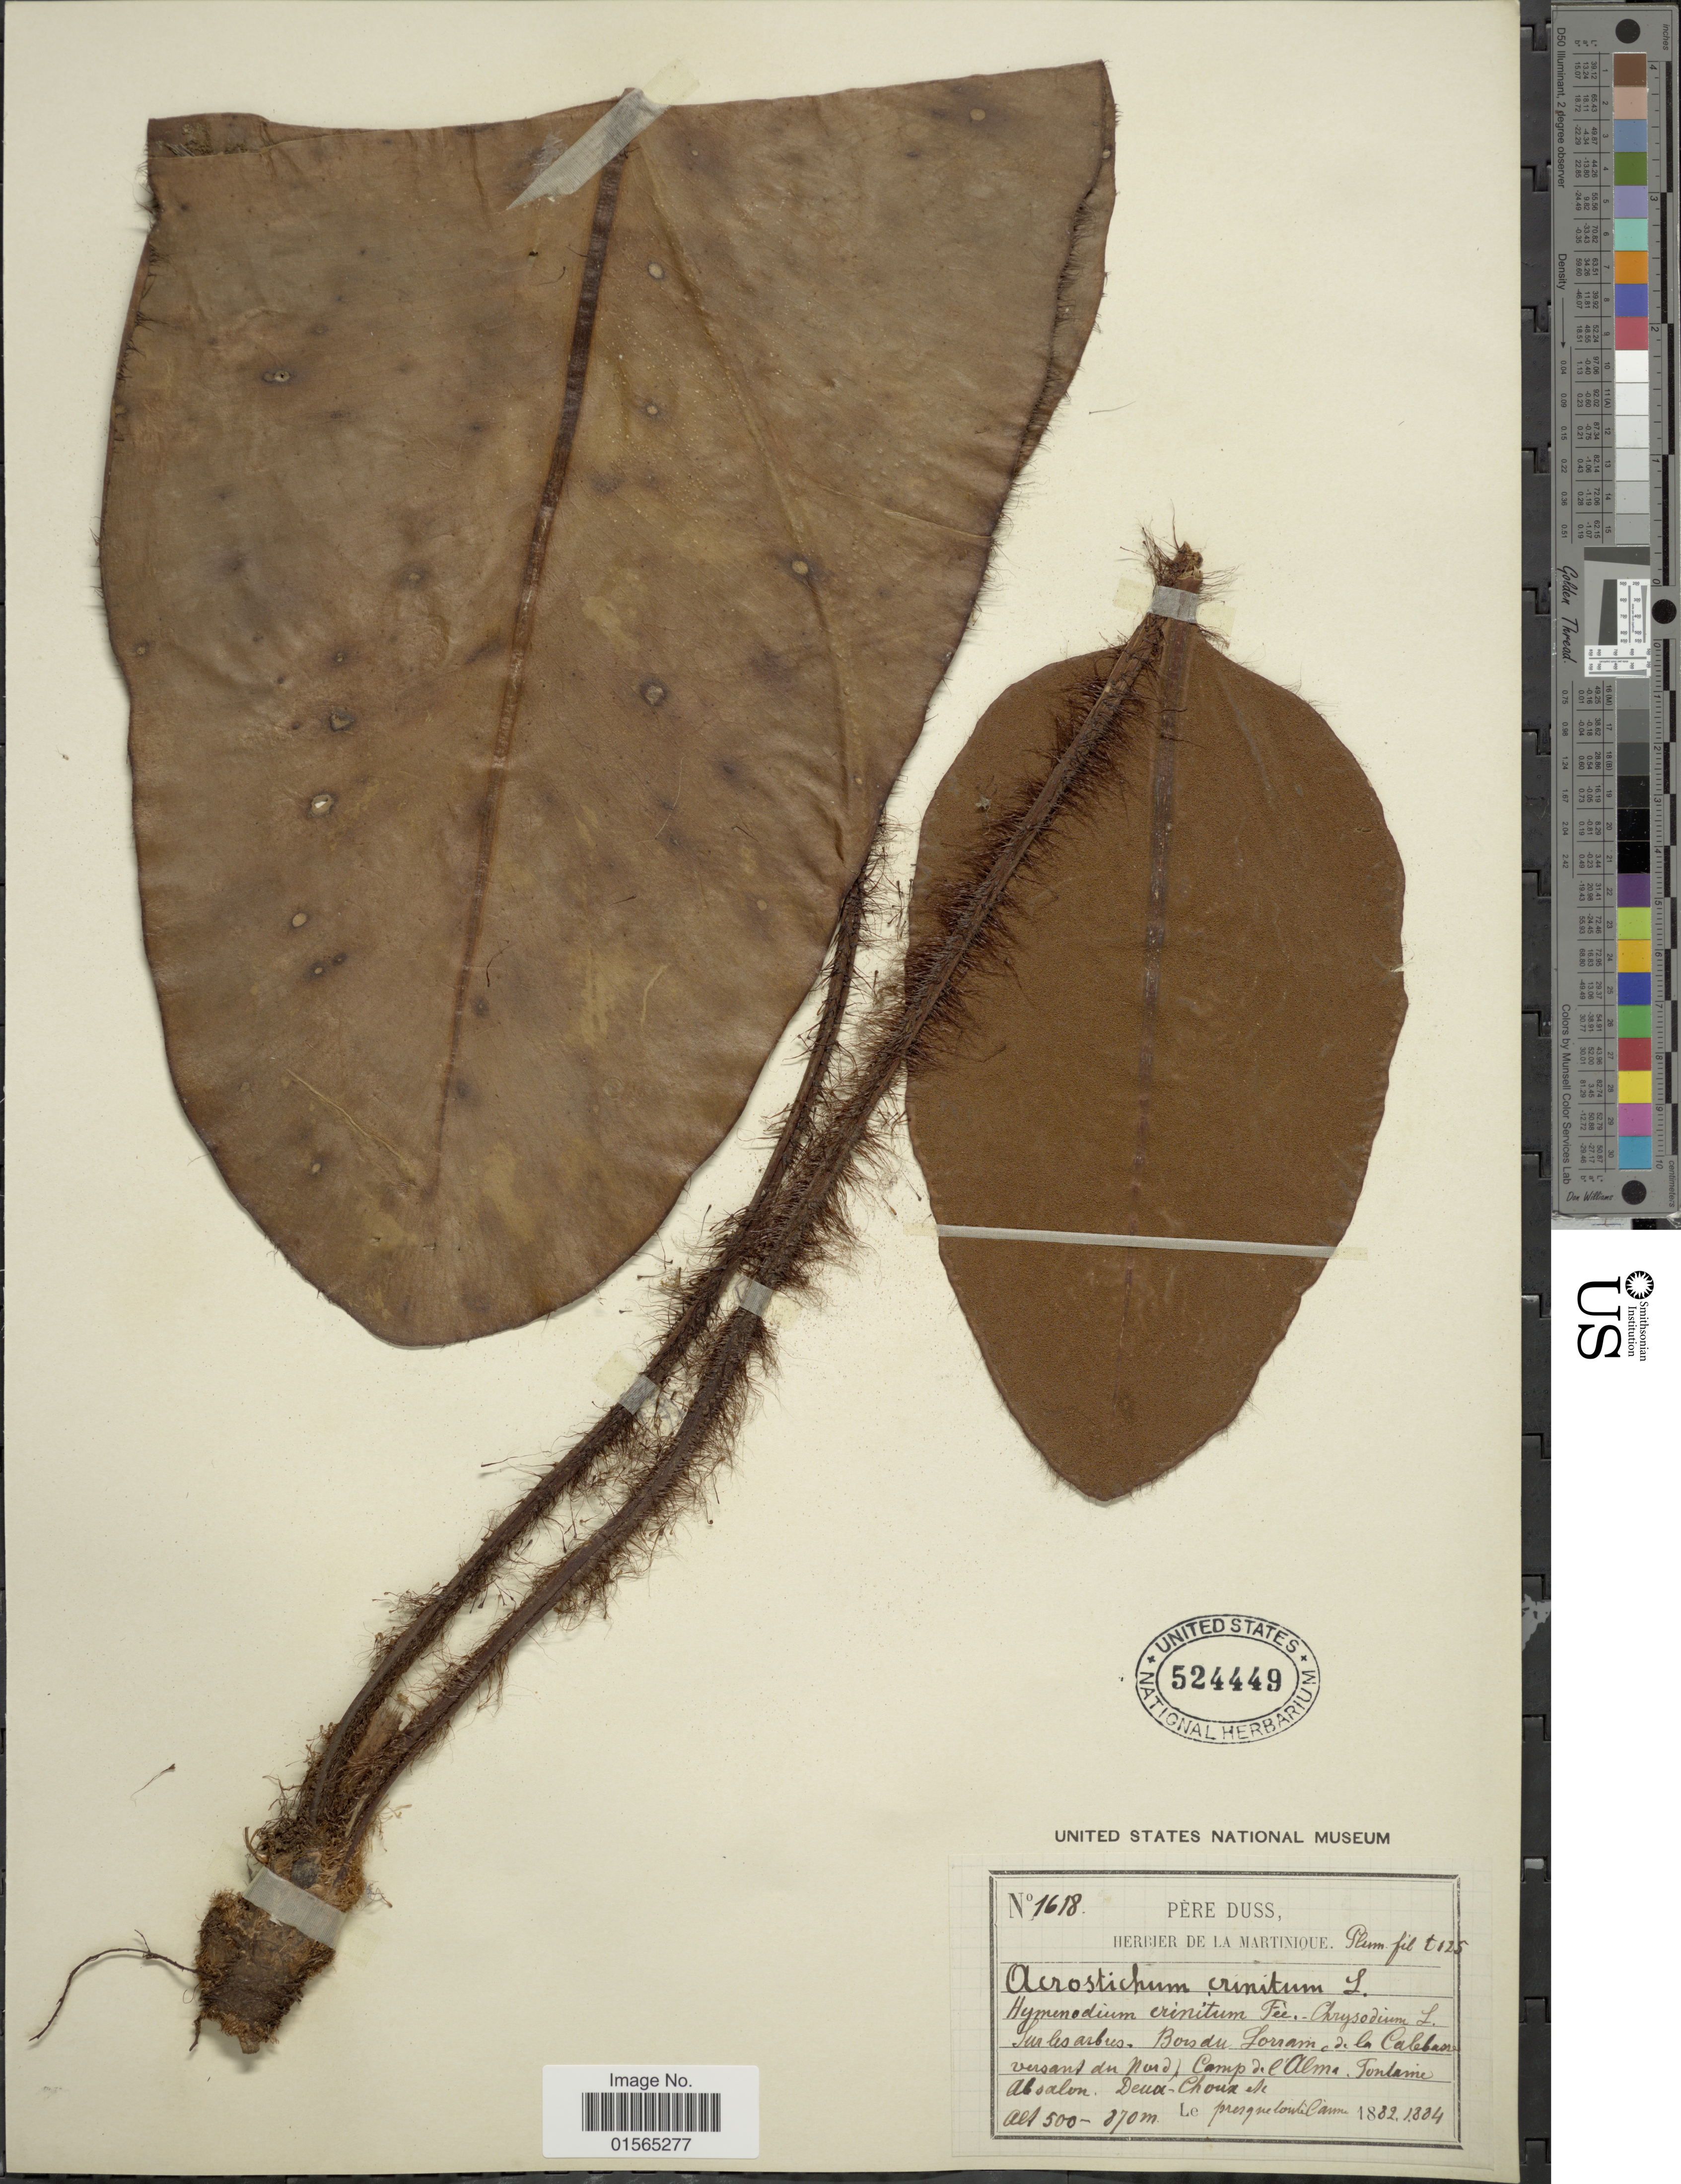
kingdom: Plantae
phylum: Tracheophyta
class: Polypodiopsida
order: Polypodiales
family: Dryopteridaceae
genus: Elaphoglossum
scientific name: Elaphoglossum crinitum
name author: (L.) Christ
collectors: Père Duss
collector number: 1618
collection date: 1882/1884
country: Martinique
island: Martinique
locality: Sur les arbres. Bois du Lorrain, de la Calebasse versant du Nord. Camp de l'Alma. Fontaine Absalon. Deux-Choux etc. Presque toute l'annee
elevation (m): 500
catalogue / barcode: US 524449